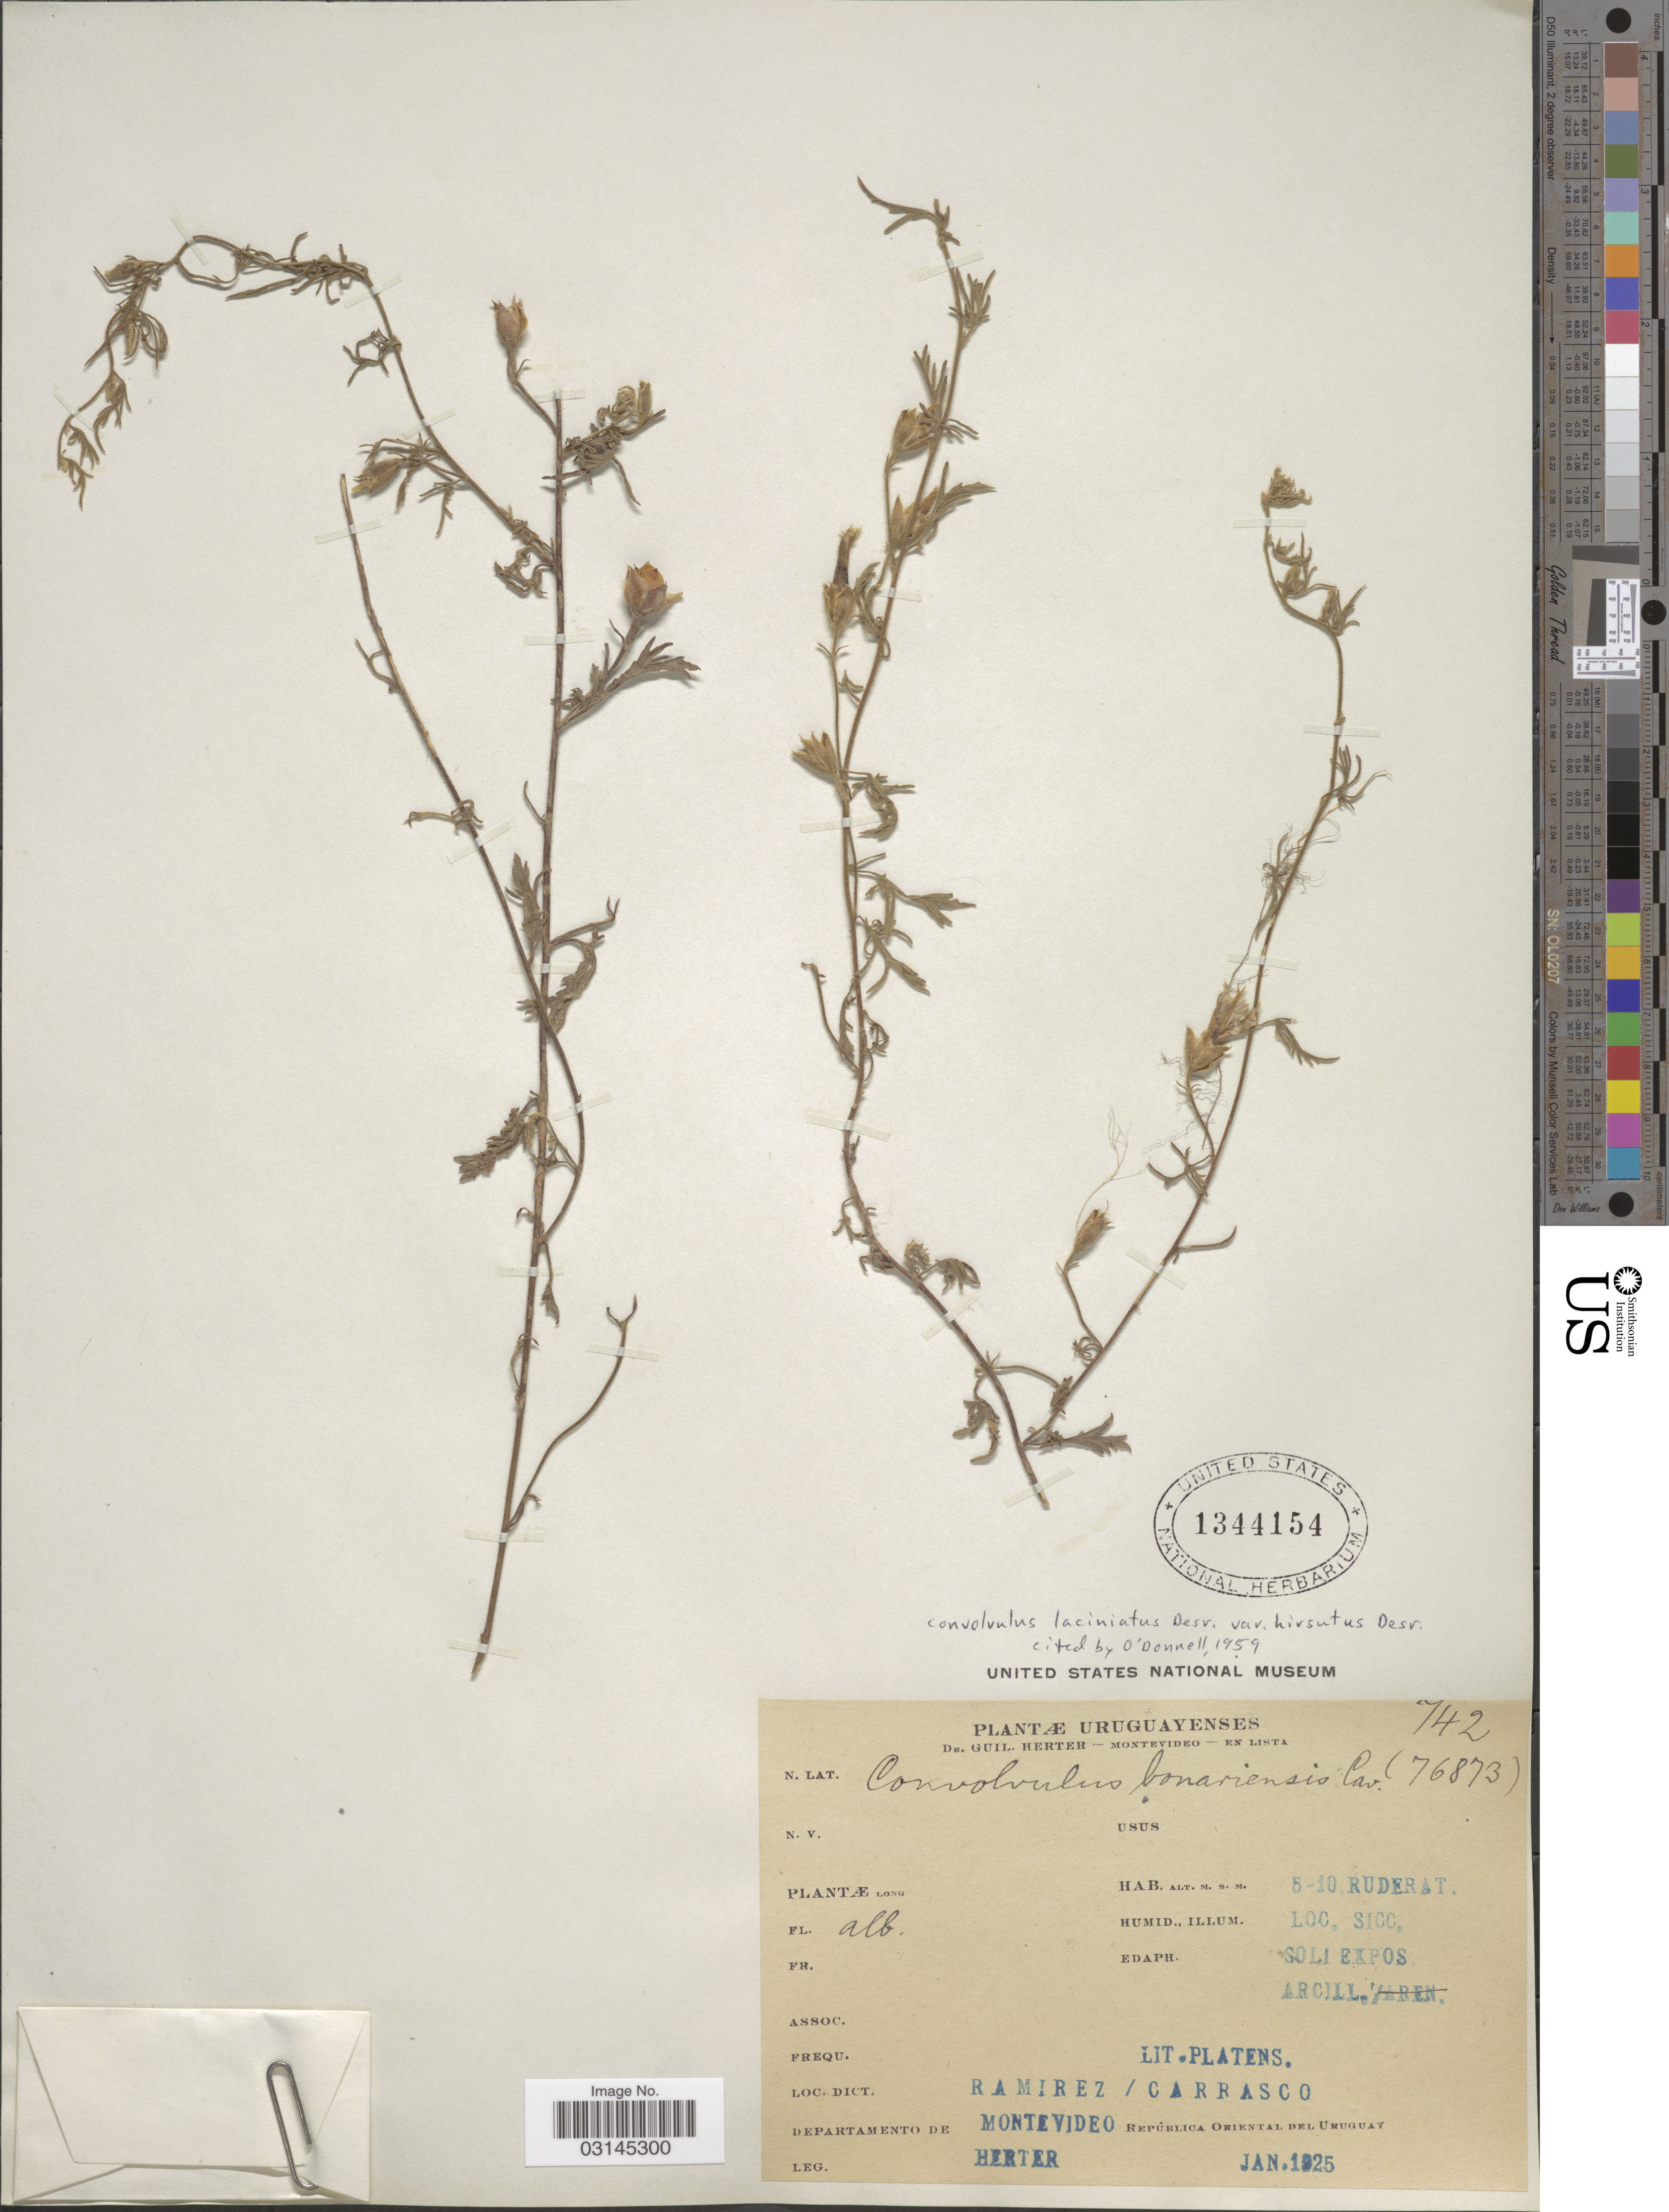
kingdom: Plantae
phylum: Tracheophyta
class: Magnoliopsida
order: Solanales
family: Convolvulaceae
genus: Convolvulus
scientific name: Convolvulus laciniatus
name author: Desr.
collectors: G. Herter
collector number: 742(76873)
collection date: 1925-01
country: Uruguay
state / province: Montevideo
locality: Ramirez/Carrasco, Departamento de Montevideo, República Oriental Del Uruguay.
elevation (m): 5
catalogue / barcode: US 1344154